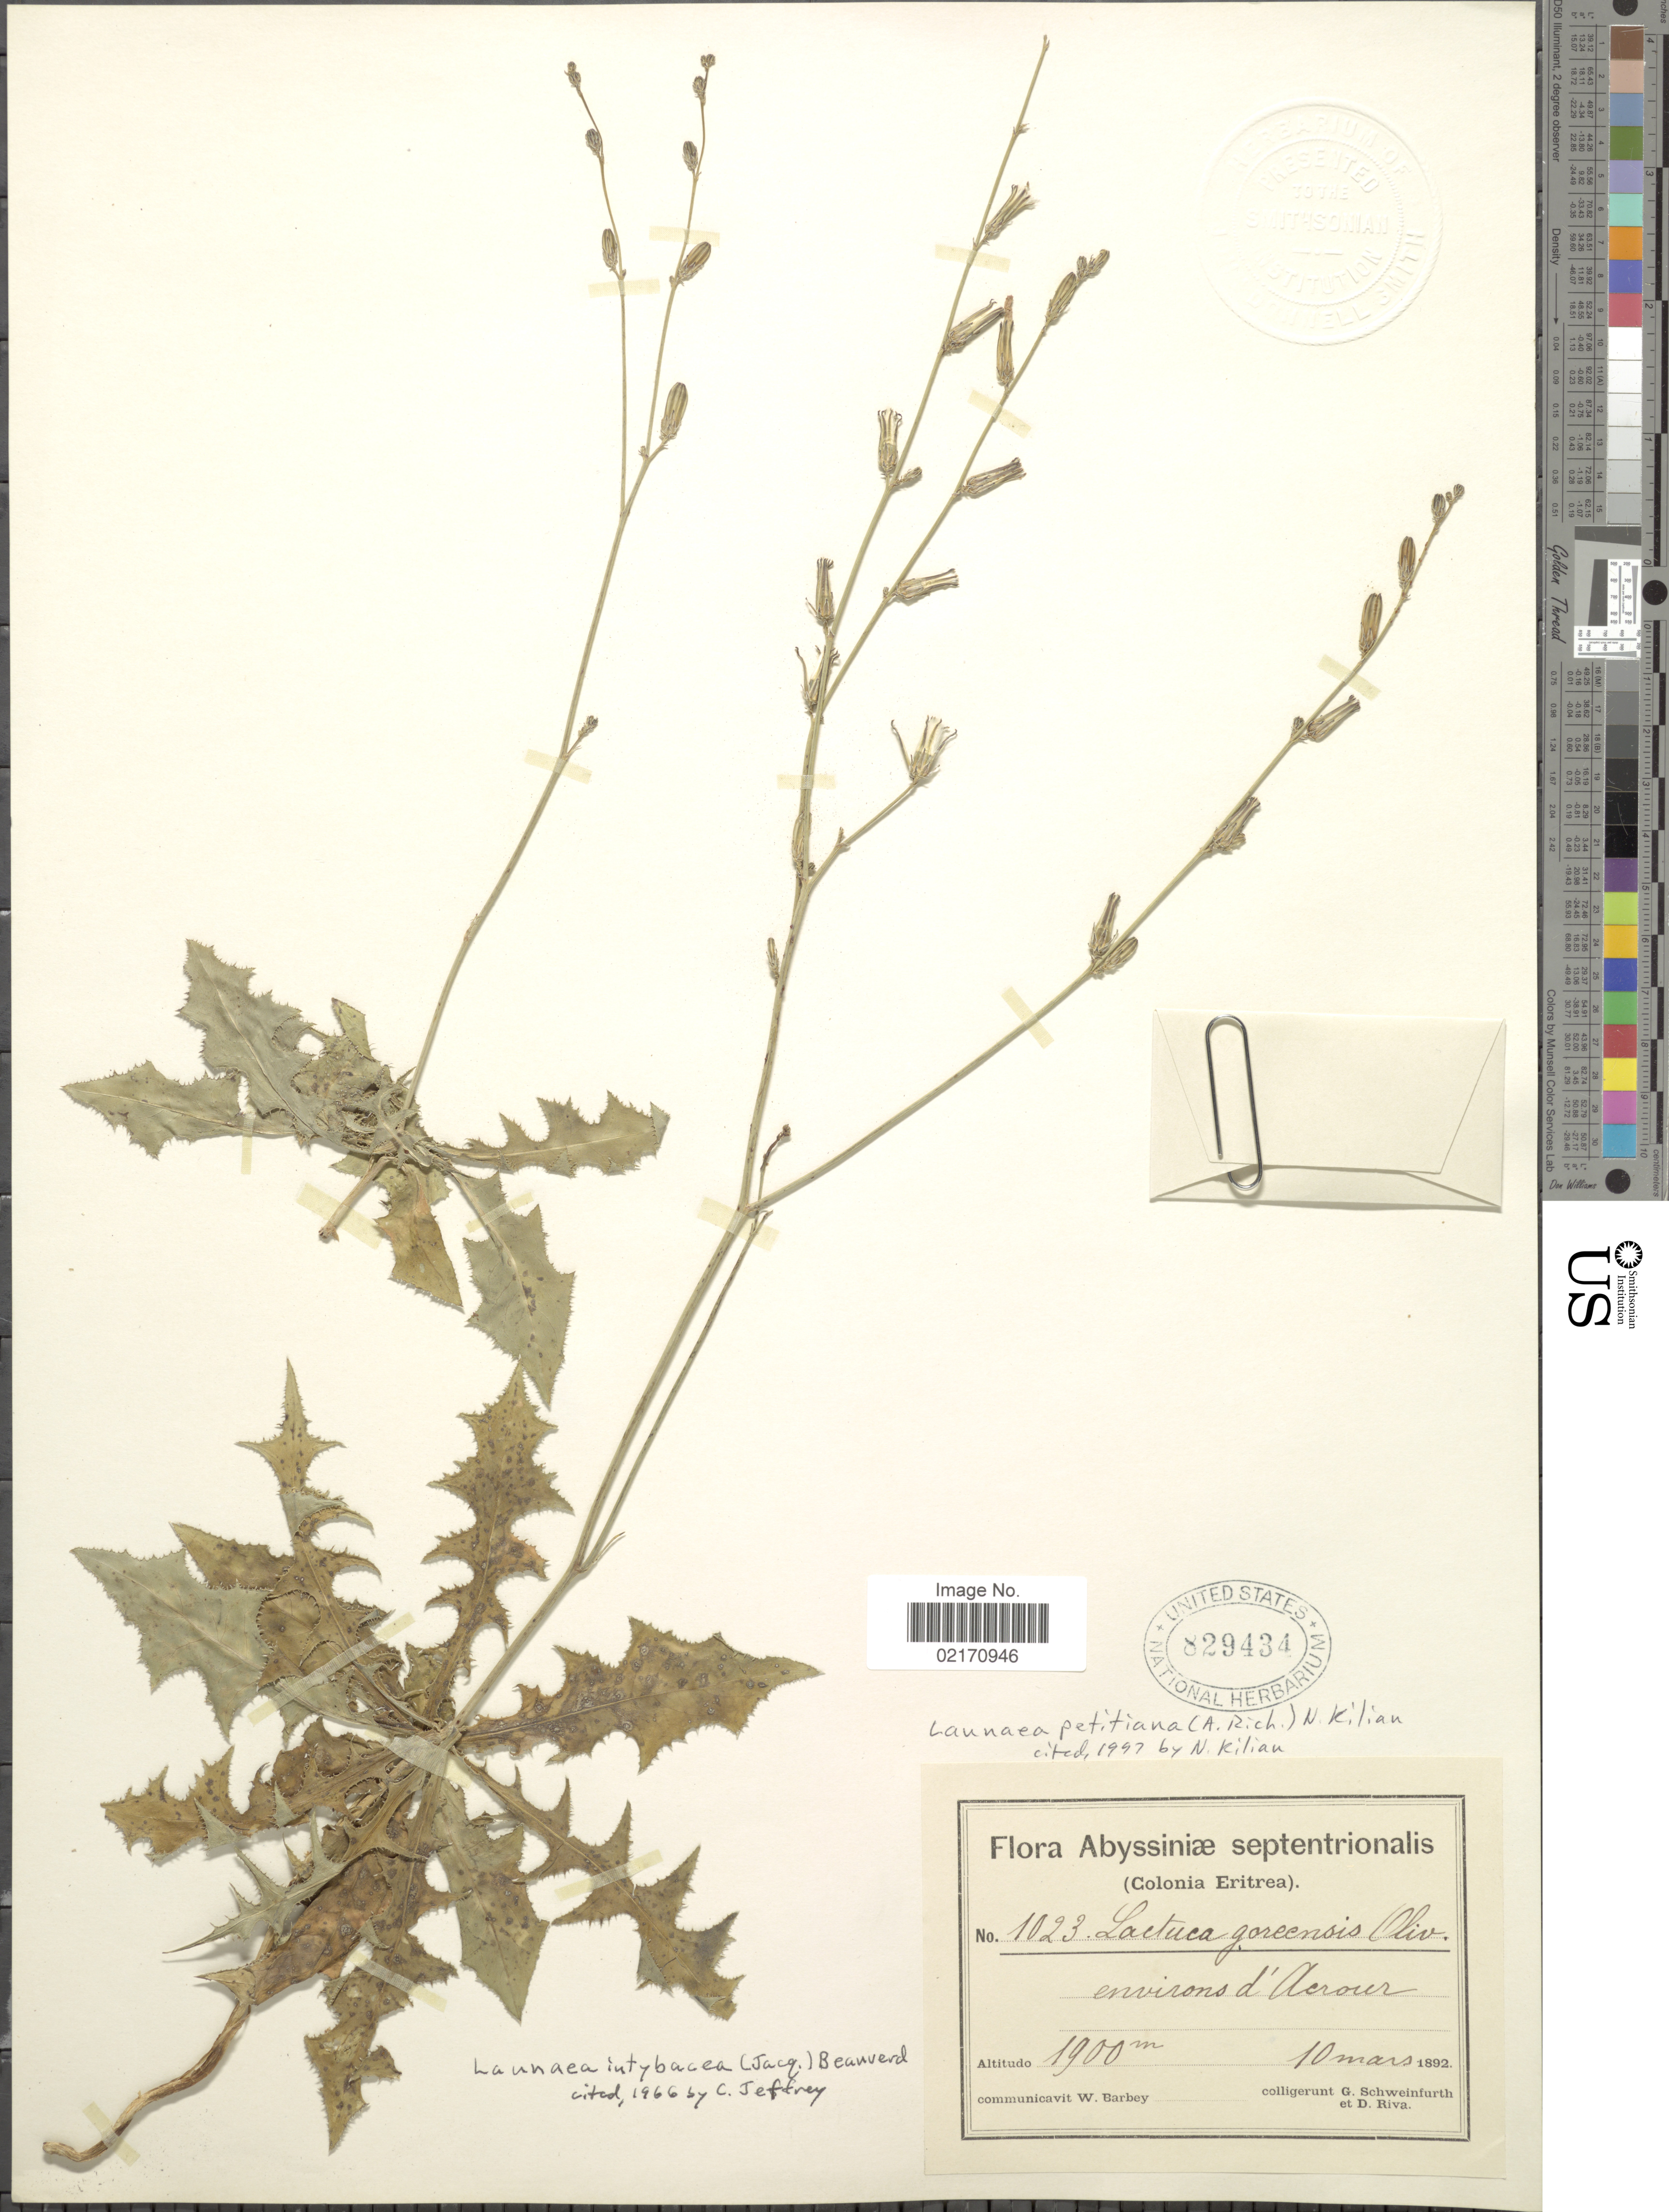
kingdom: Plantae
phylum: Tracheophyta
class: Magnoliopsida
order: Asterales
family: Asteraceae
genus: Launaea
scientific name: Launaea petitiana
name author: (A. Rich.) N. Kilian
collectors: G. A. Schweinfurth (herbarium) & D. Riva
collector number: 1023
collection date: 1892-03-10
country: Eritrea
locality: Abyssiniae septentrionalis, Colonia Eritrea, environs d'Acrour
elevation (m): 1900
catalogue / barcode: US 829434